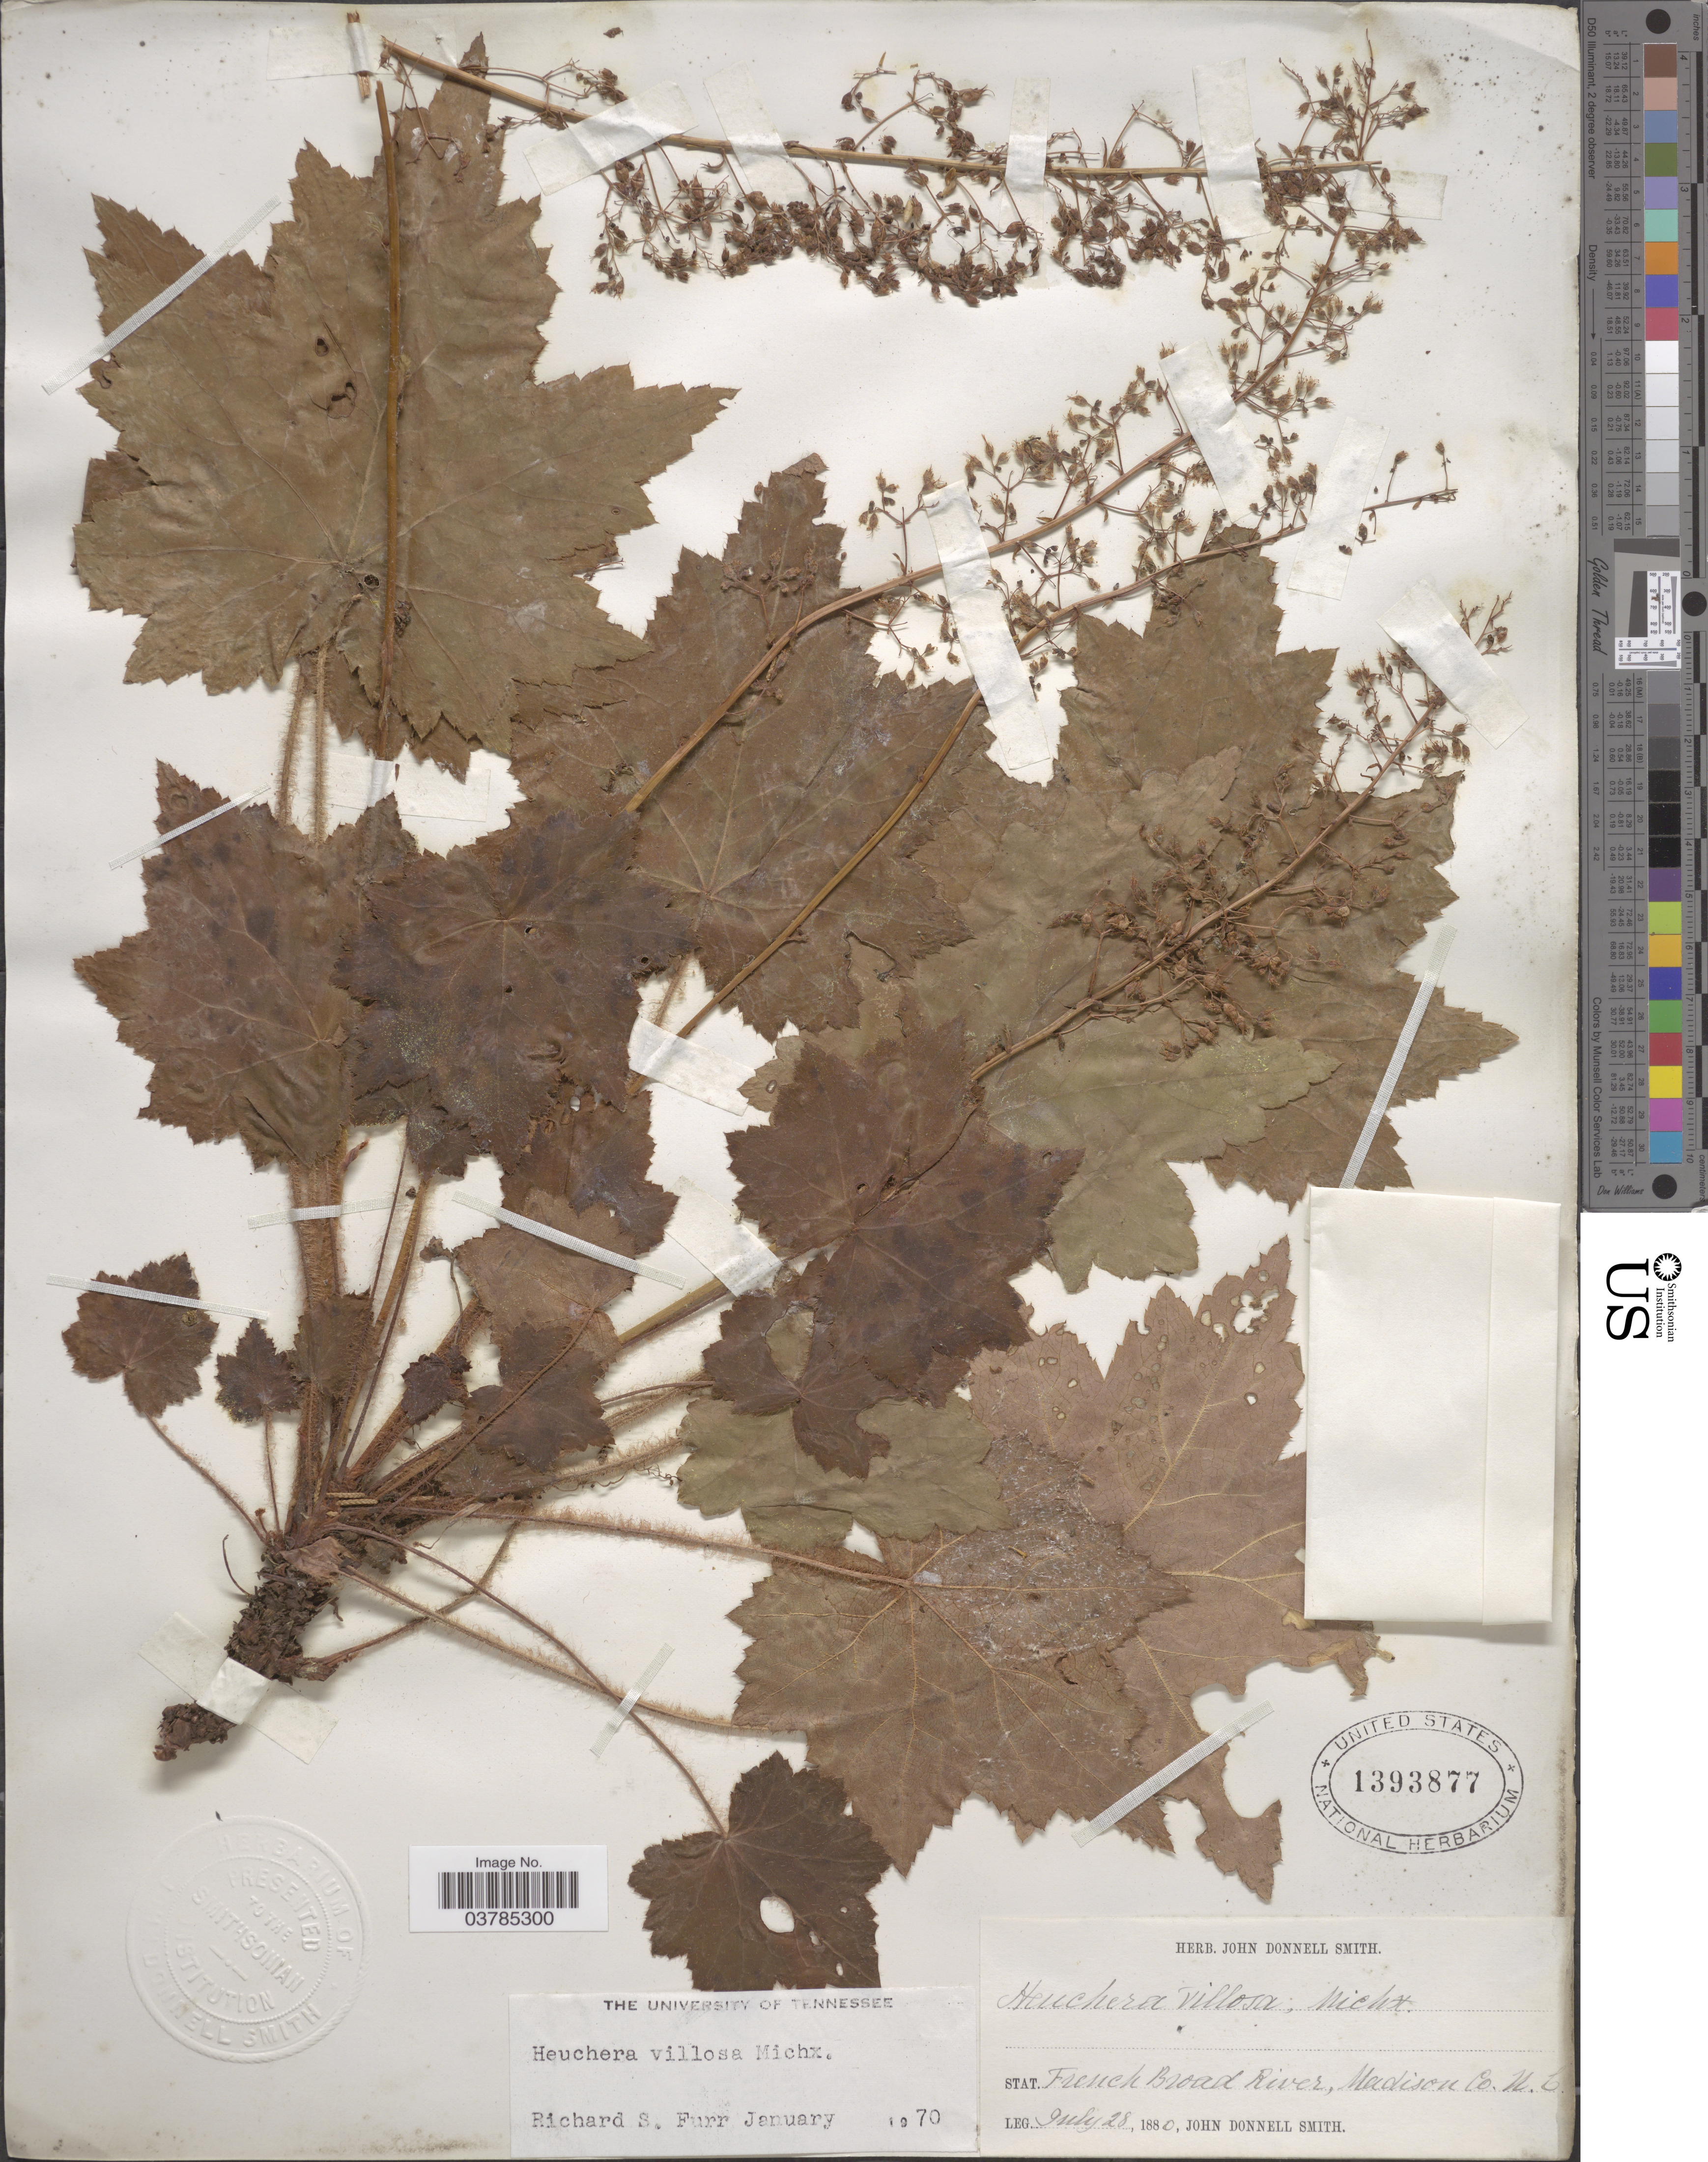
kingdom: Plantae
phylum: Tracheophyta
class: Magnoliopsida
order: Saxifragales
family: Saxifragaceae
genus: Heuchera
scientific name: Heuchera villosa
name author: Michx.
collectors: J. Donnell Smith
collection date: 1880-07-28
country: United States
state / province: North Carolina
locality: Stat. French Broad River, Madison Co.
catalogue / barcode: US 1393877